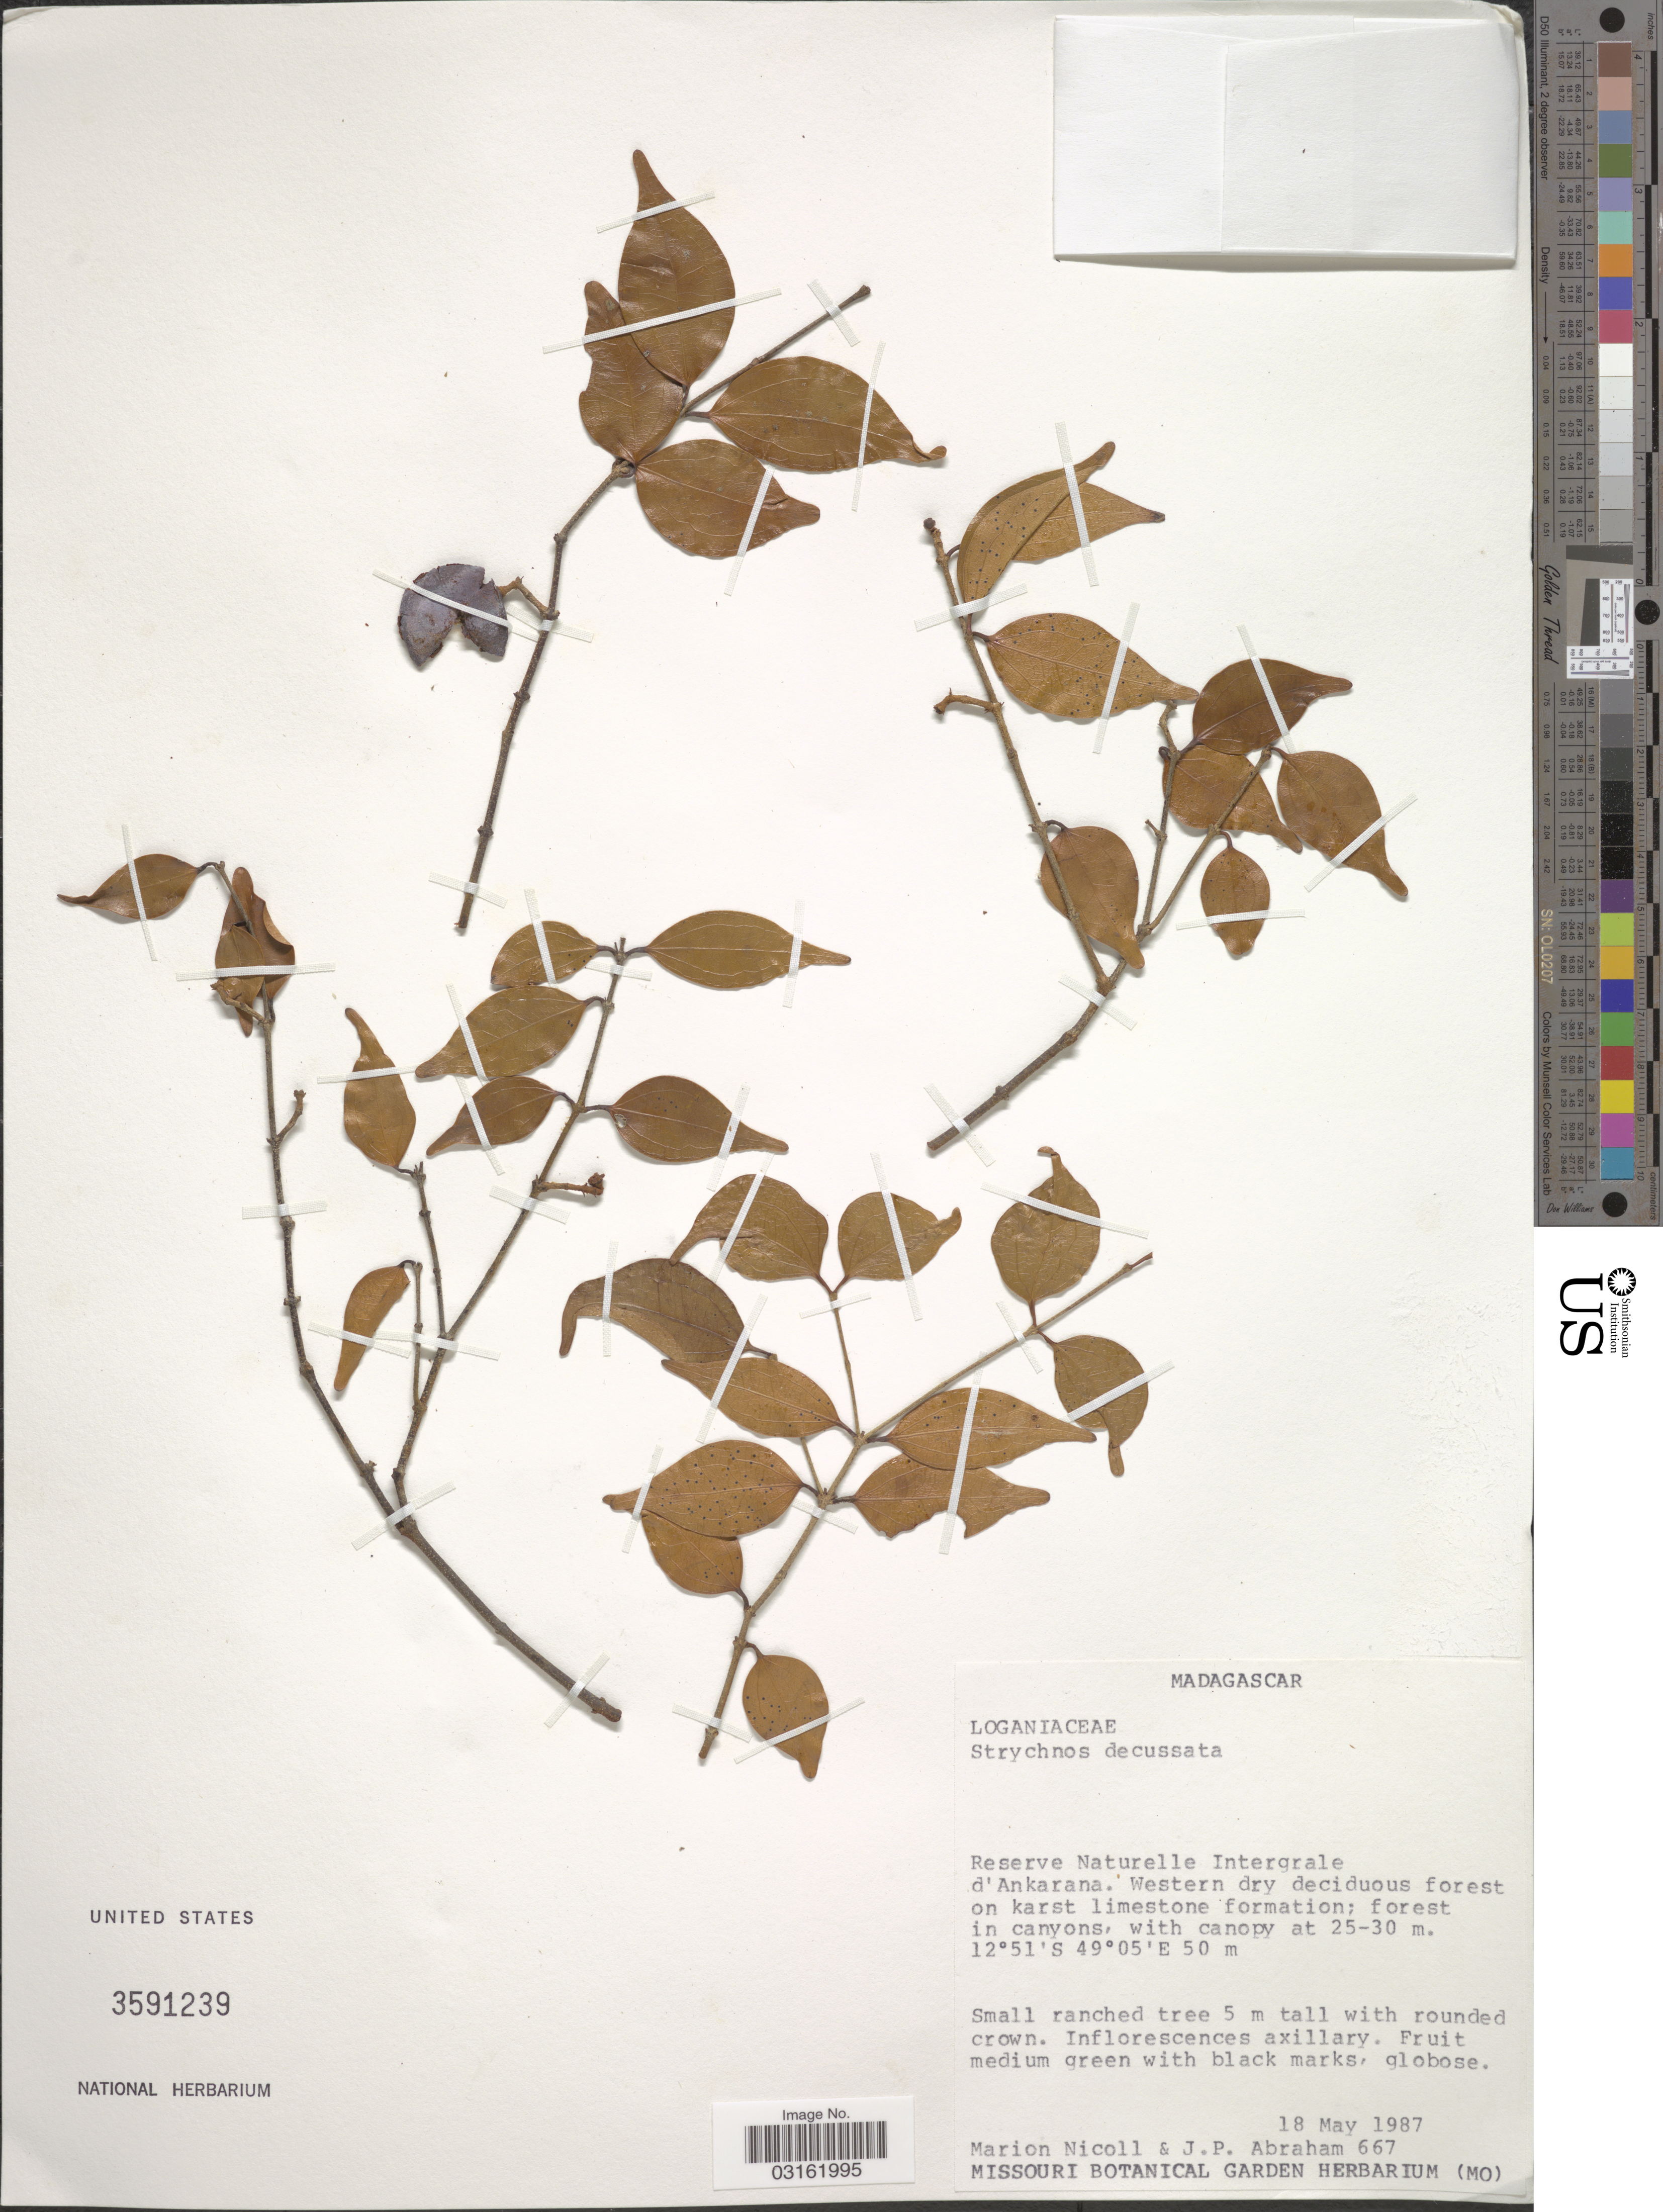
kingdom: Plantae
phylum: Tracheophyta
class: Magnoliopsida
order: Gentianales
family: Loganiaceae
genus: Strychnos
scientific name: Strychnos decussata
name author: (Pappe) Gilg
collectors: M. F. Nicoll & J. P. Abraham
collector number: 667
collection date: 1987-05-18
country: Madagascar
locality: Reserve Naturelle Intergrale d'Ankarana.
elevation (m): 50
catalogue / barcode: US 3591239